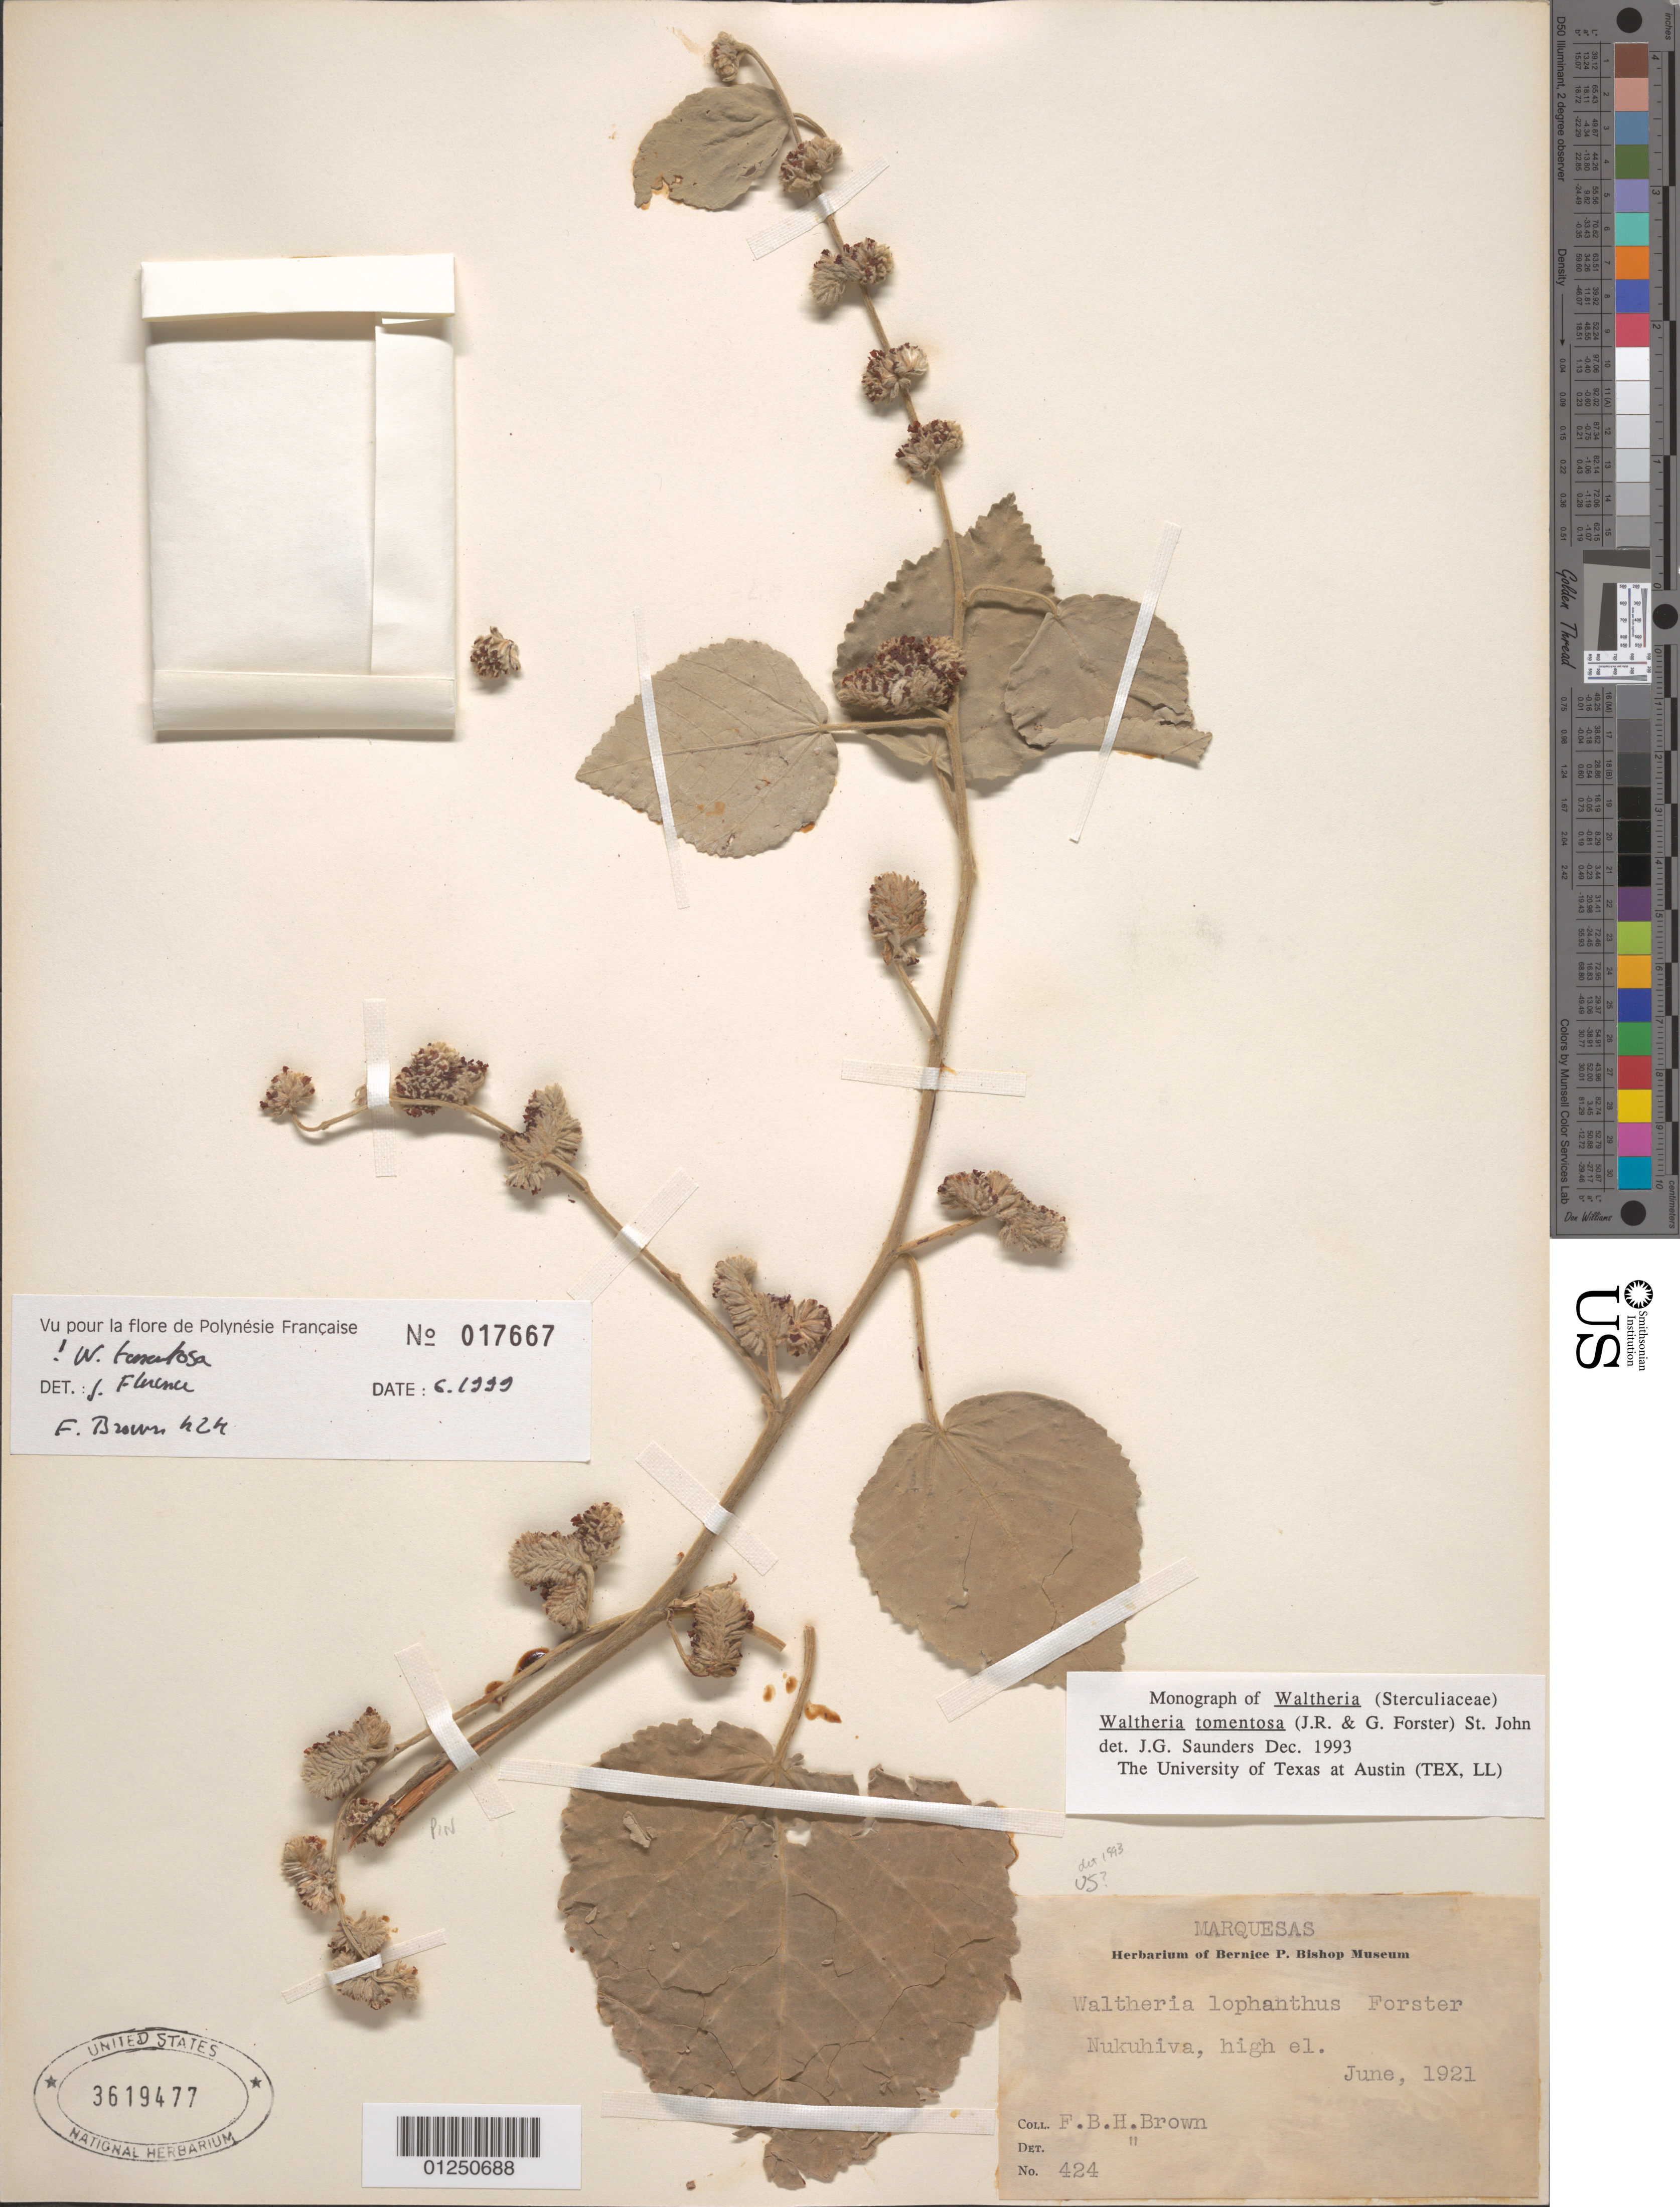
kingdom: Plantae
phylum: Tracheophyta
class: Magnoliopsida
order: Malvales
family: Malvaceae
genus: Waltheria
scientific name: Waltheria tomentosa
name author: (J.R. Forst. & G. Forst.) H. St. John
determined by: Saunders, J. G.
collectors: F. Brown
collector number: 424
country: French Polynesia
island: Nuku Hiva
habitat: High elevation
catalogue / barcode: US 3619477